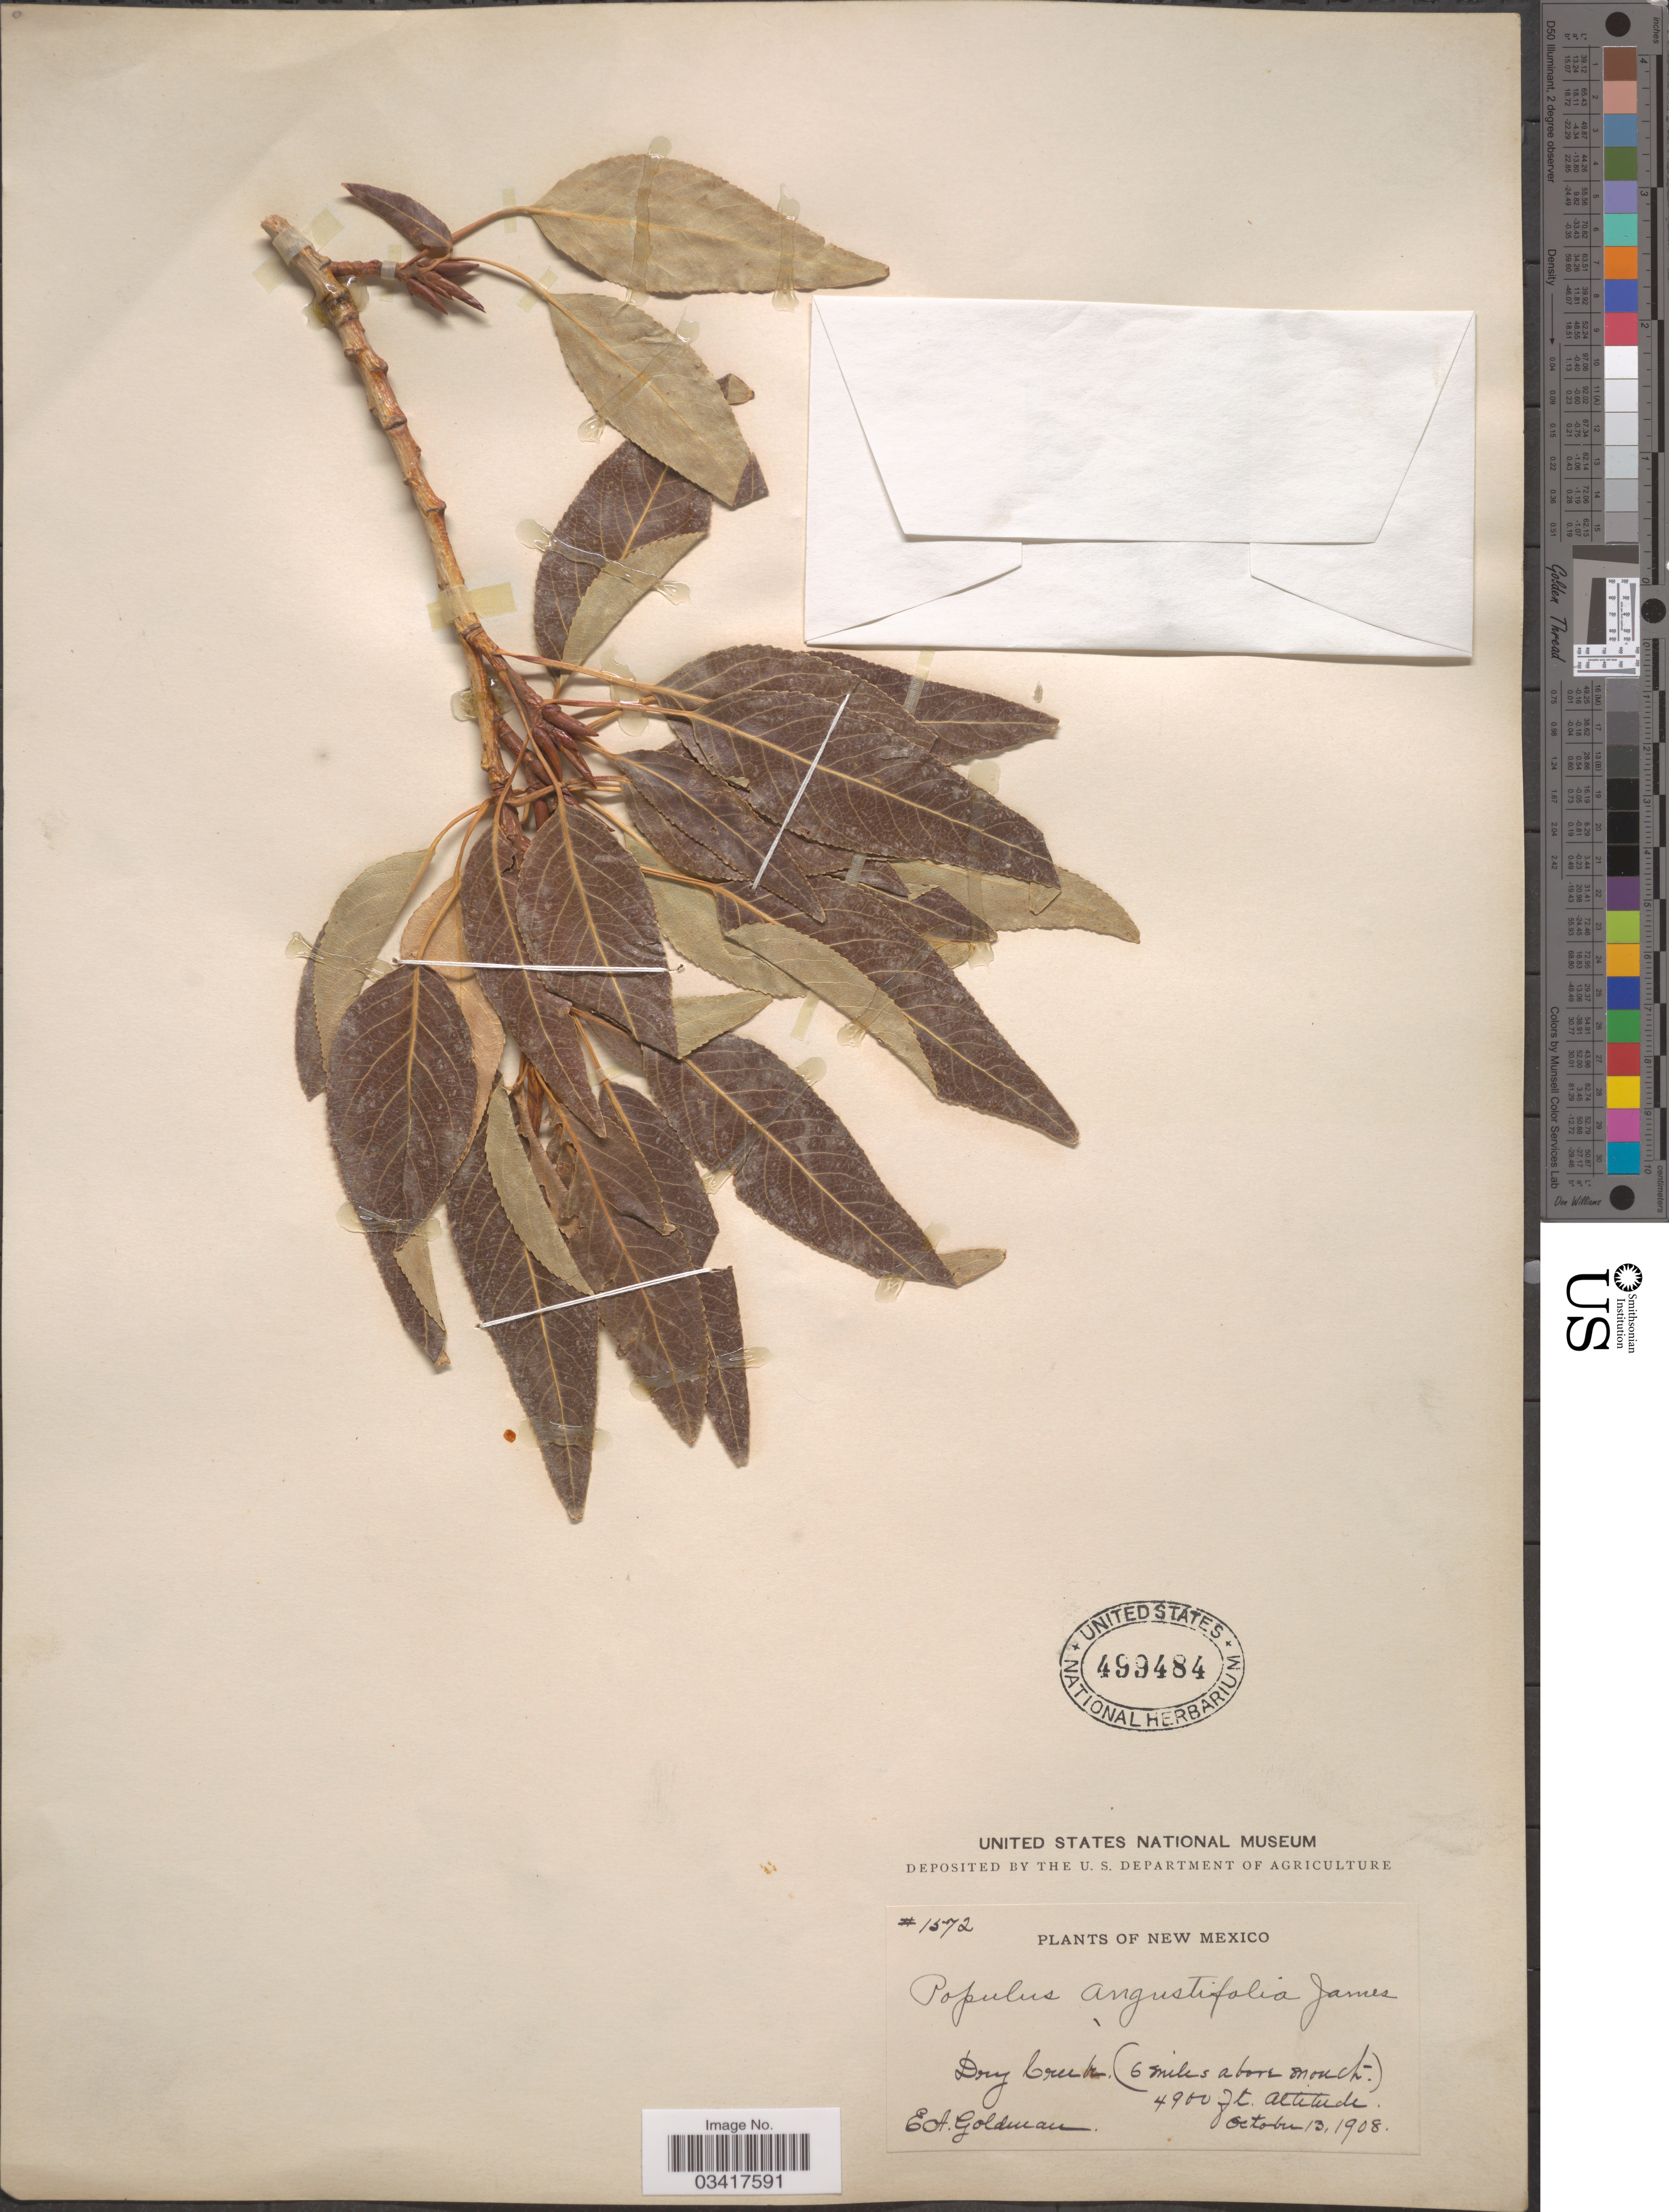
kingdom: Plantae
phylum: Tracheophyta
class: Magnoliopsida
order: Malpighiales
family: Salicaceae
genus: Populus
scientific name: Populus angustifolia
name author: E. James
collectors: E. A. Goldman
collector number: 1572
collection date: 1908-10-13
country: United States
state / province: New Mexico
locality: Dry Creek (6 miles above mouth).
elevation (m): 1494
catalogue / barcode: US 499484